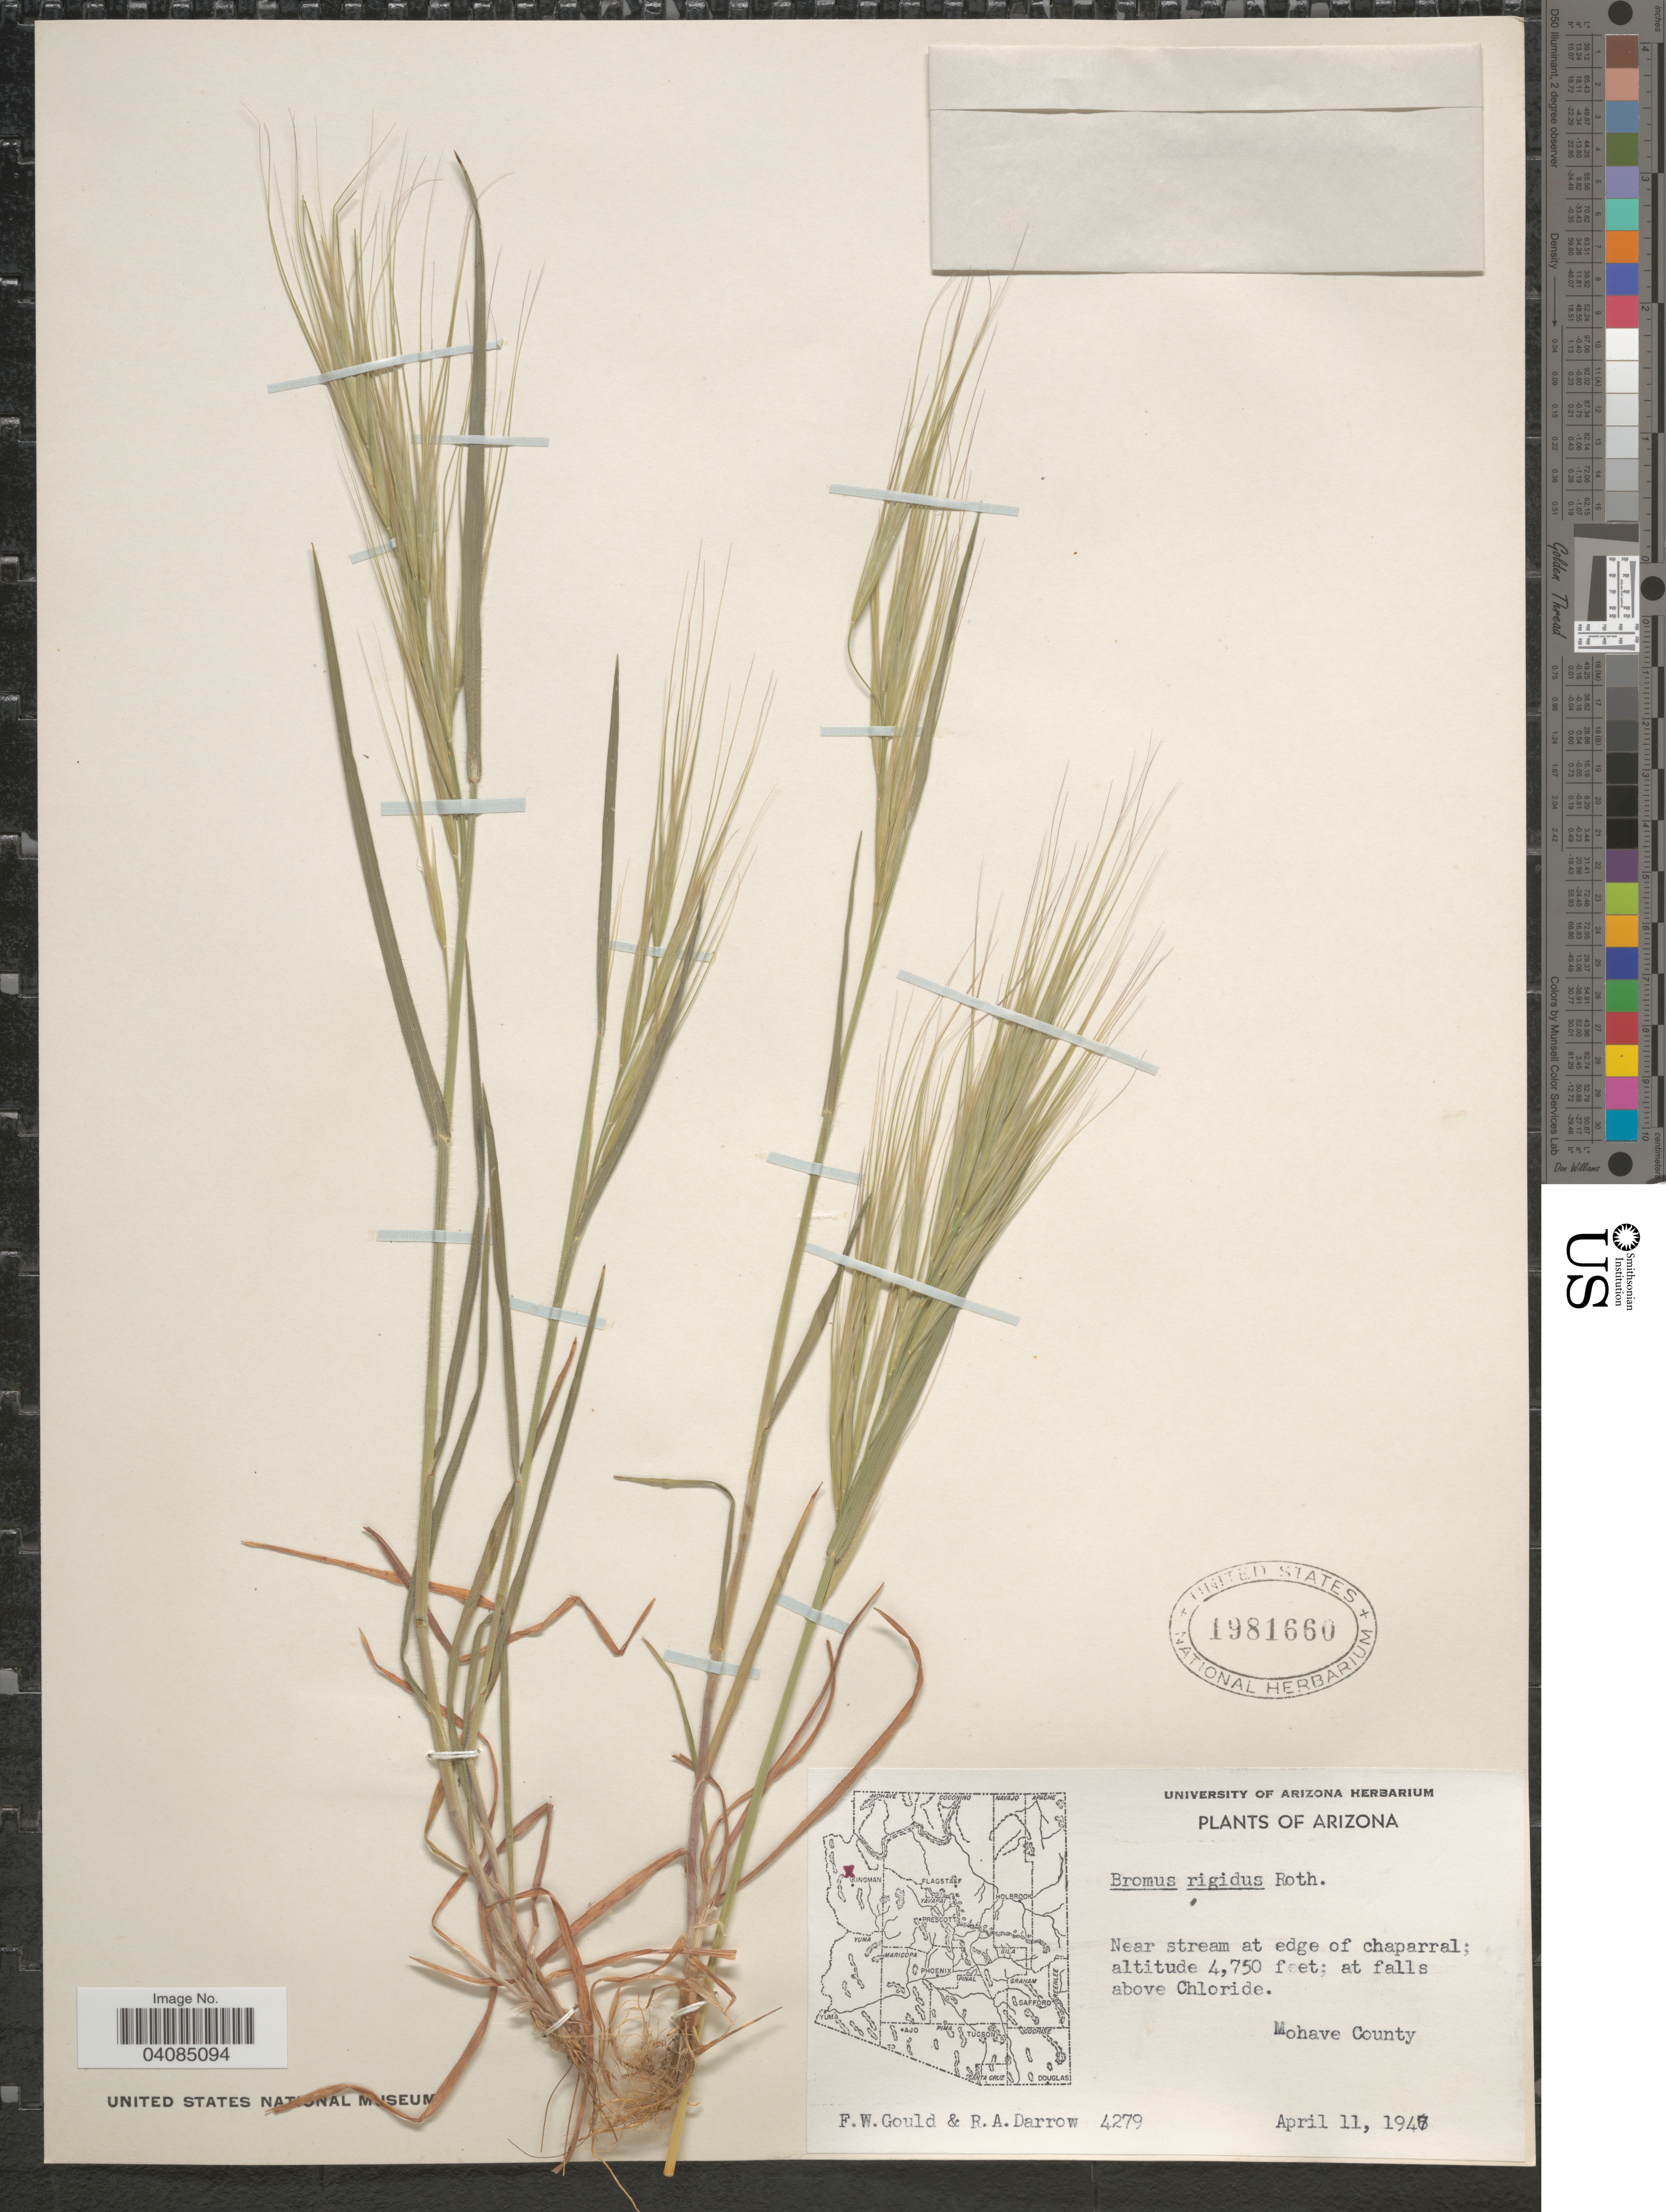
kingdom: Plantae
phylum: Tracheophyta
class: Liliopsida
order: Poales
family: Poaceae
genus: Bromus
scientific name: Bromus rigidus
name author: Roth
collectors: F. W. Gould & R. A. Darrow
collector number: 4279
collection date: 1947-04-11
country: United States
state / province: Arizona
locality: Near stream at edge of chaparral; at falls above Chloride. Mohave County.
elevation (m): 1448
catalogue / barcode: US 1981660